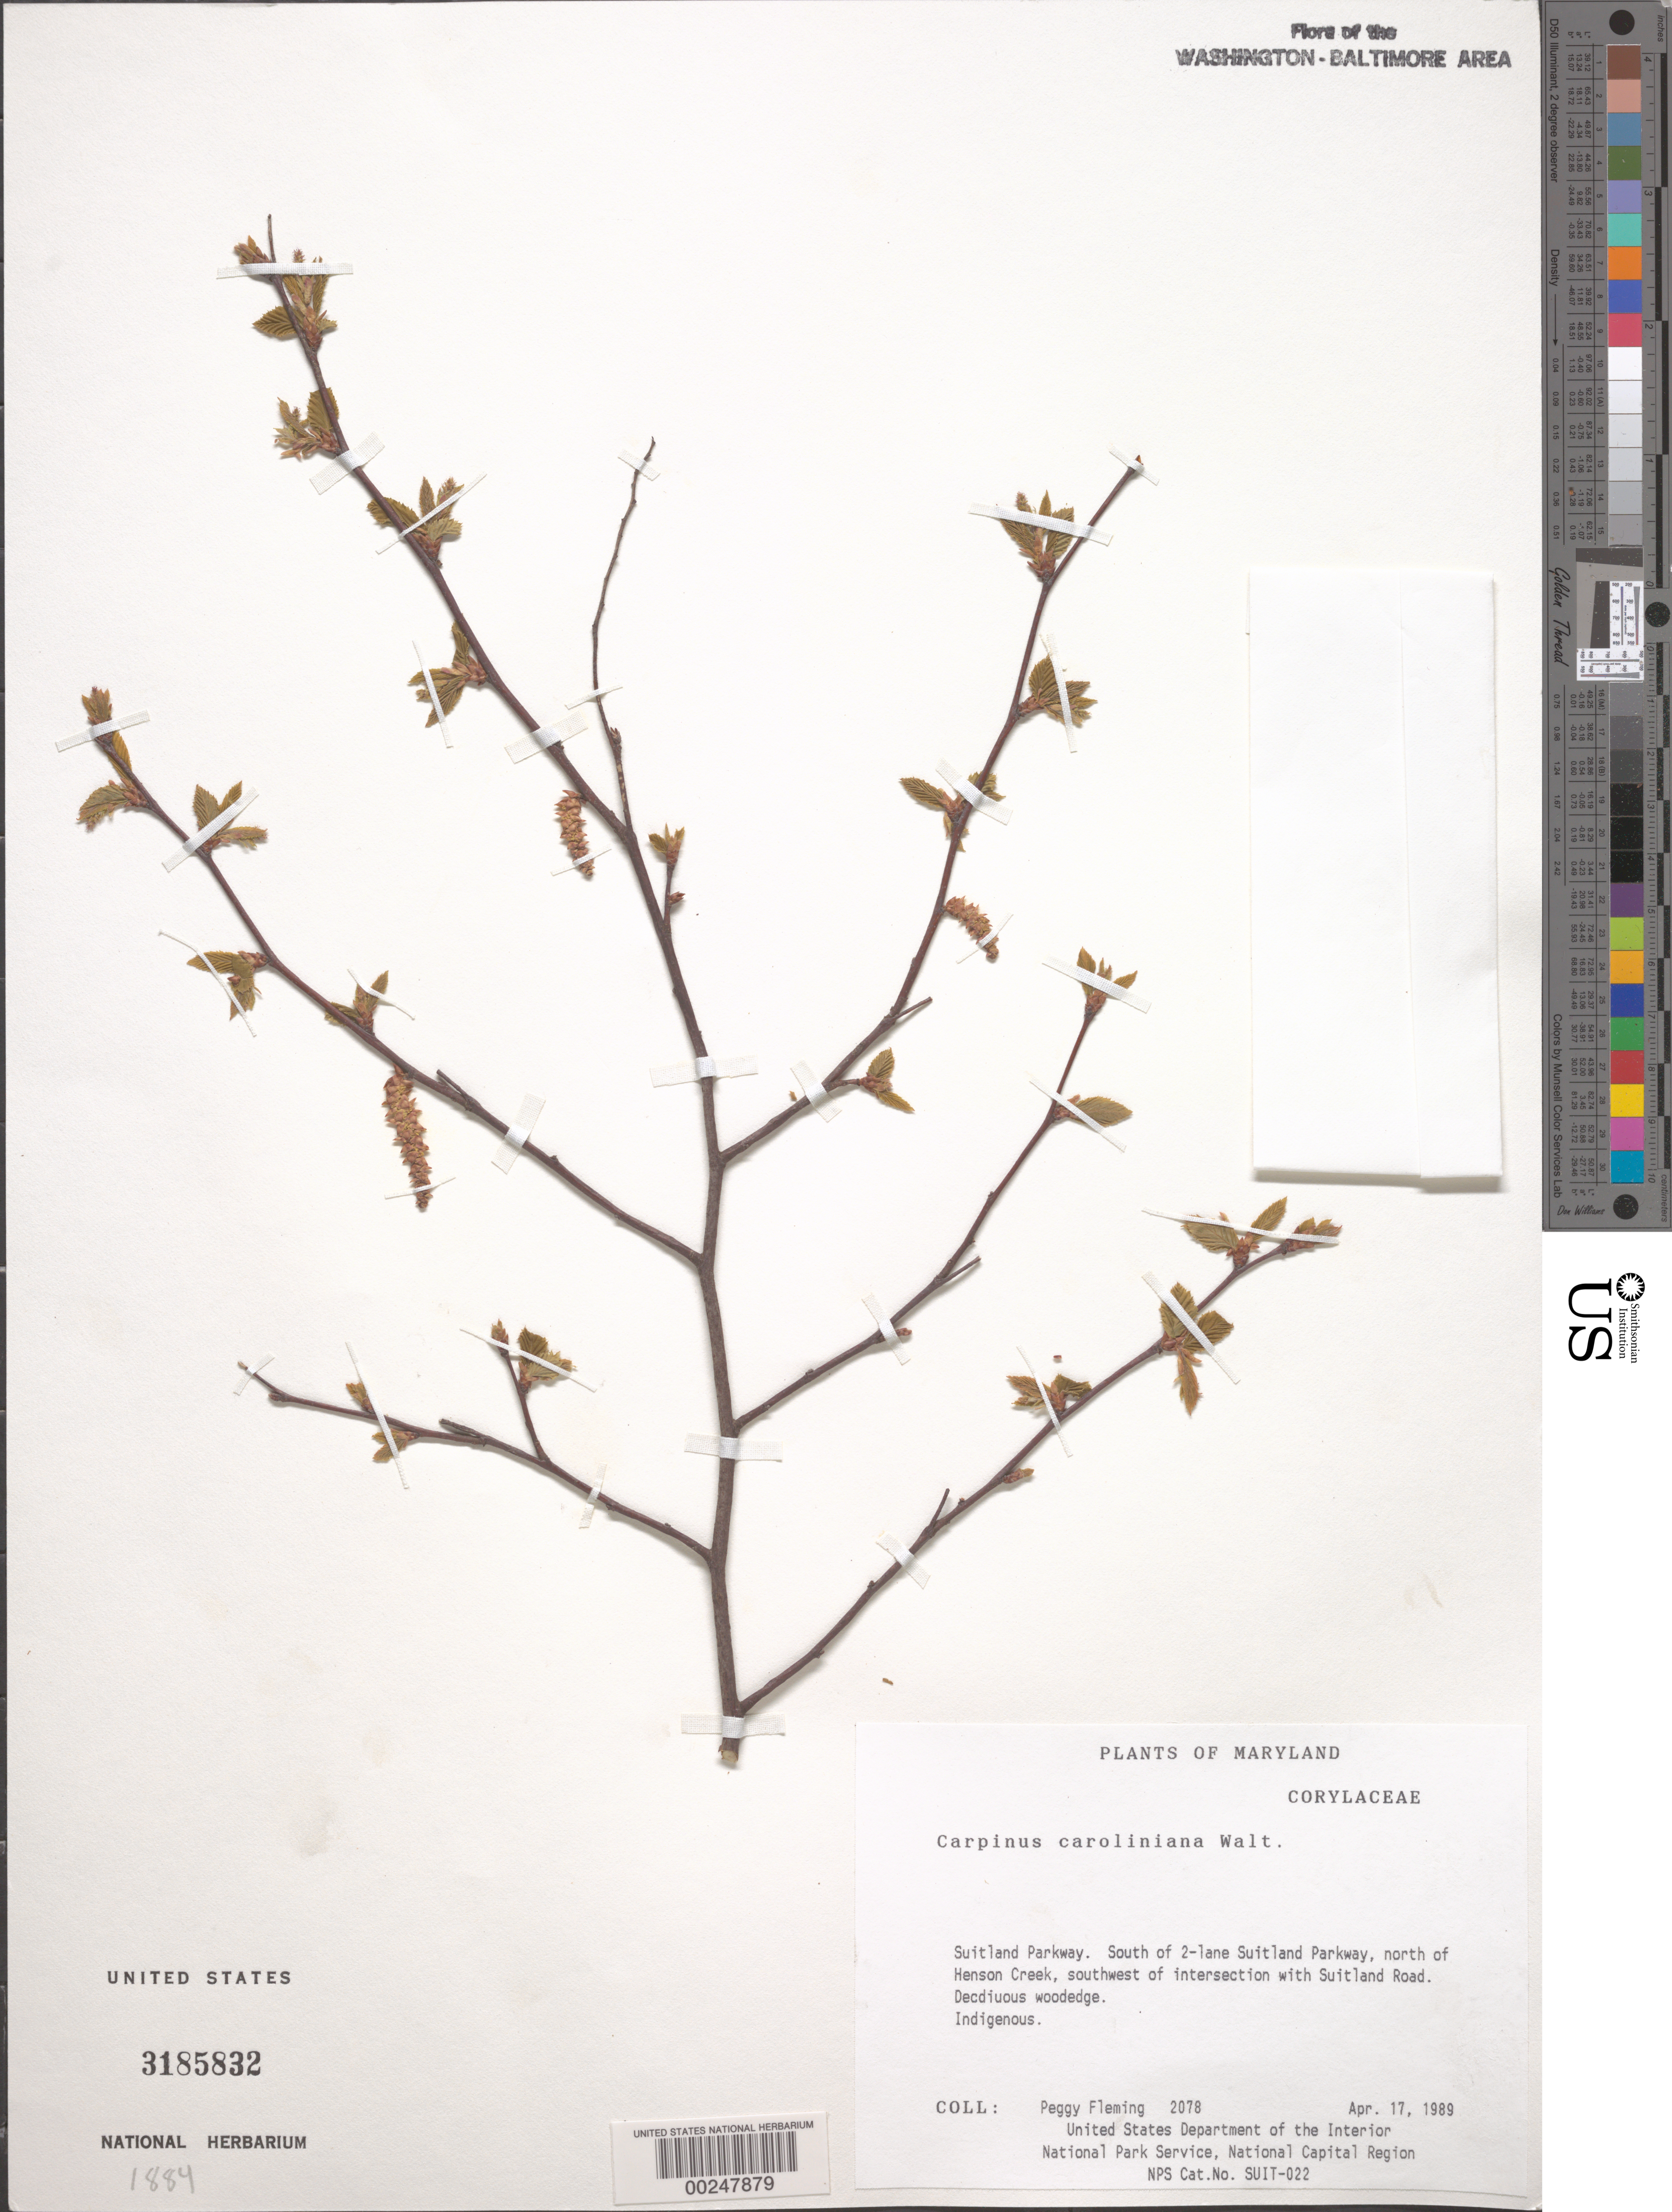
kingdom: Plantae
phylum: Tracheophyta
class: Magnoliopsida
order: Fagales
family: Betulaceae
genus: Carpinus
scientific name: Carpinus caroliniana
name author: Walter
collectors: P. Fleming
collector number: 2078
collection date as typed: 17 Apr 1989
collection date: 1989-04-17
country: United States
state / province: Maryland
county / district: Prince George's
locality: Suitland Parkway, N of Henson Creek, SW of intersection of Suitland Rd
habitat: Woodedge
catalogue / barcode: US 3185832